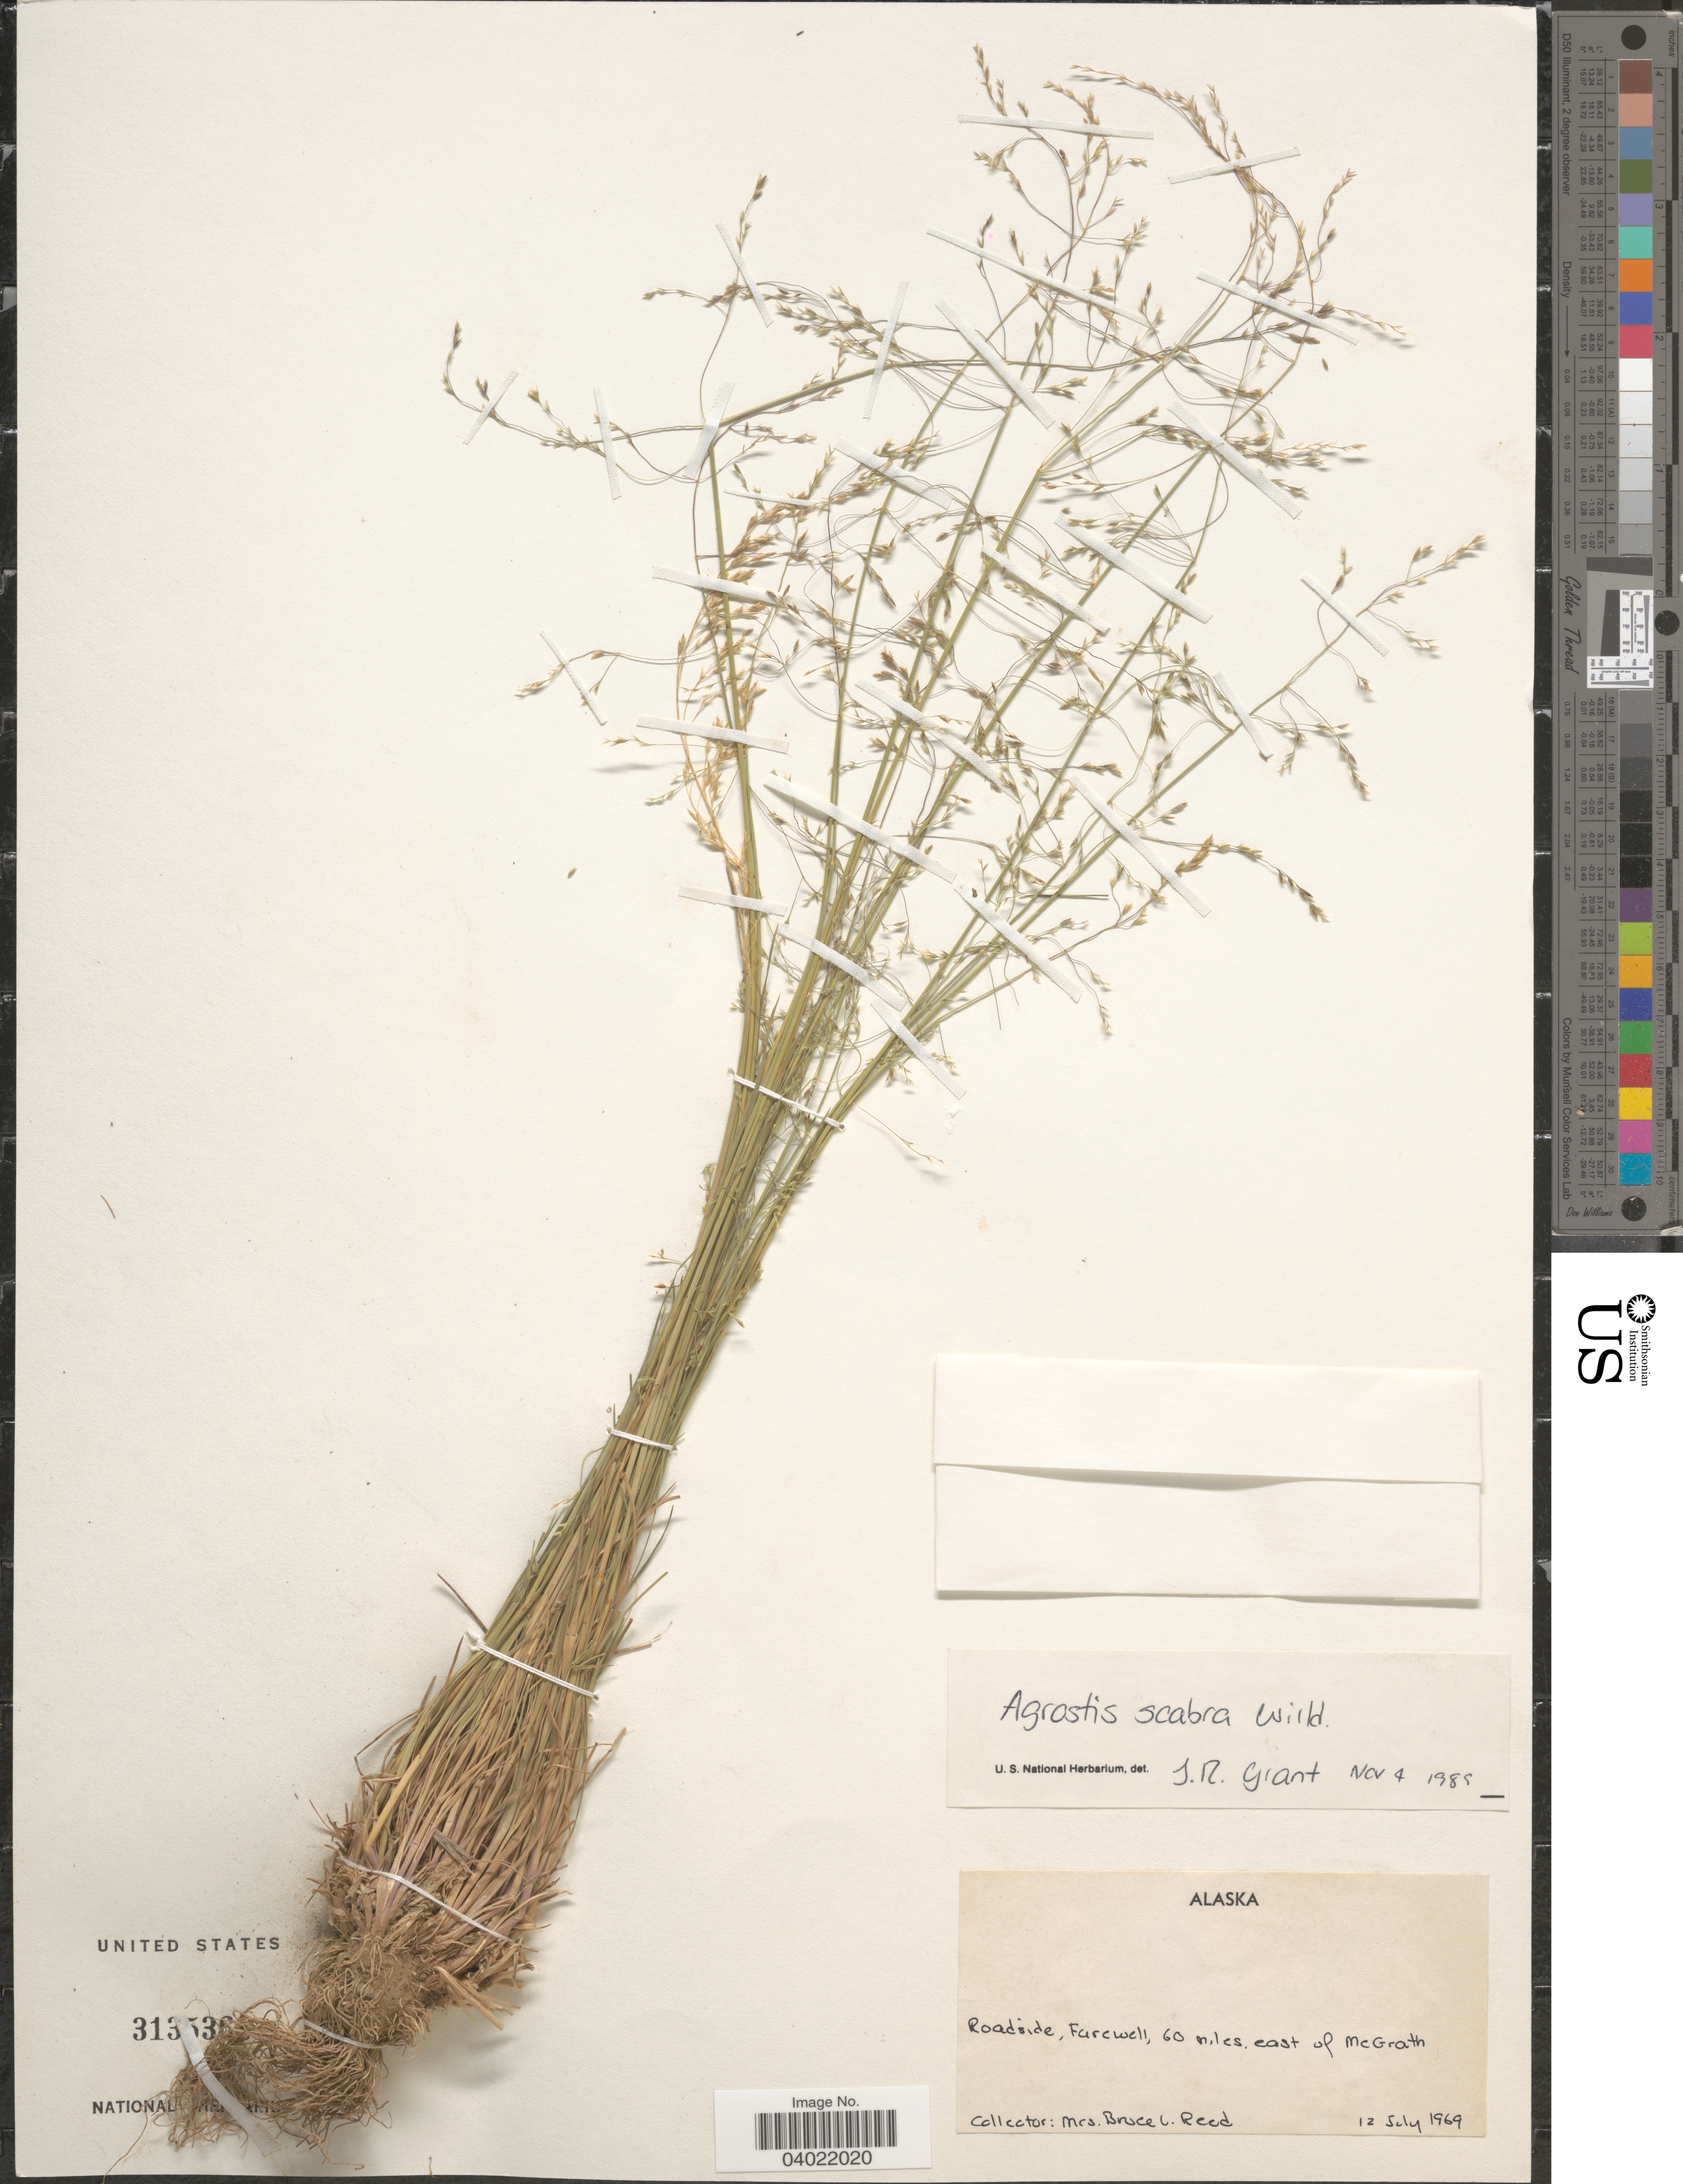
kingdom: Plantae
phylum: Tracheophyta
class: Liliopsida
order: Poales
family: Poaceae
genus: Agrostis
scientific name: Agrostis scabra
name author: Willd.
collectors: B. Reed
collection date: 1969-07-12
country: United States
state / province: Alaska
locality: Roadside, Farewell, 60 miles east of McGrath.